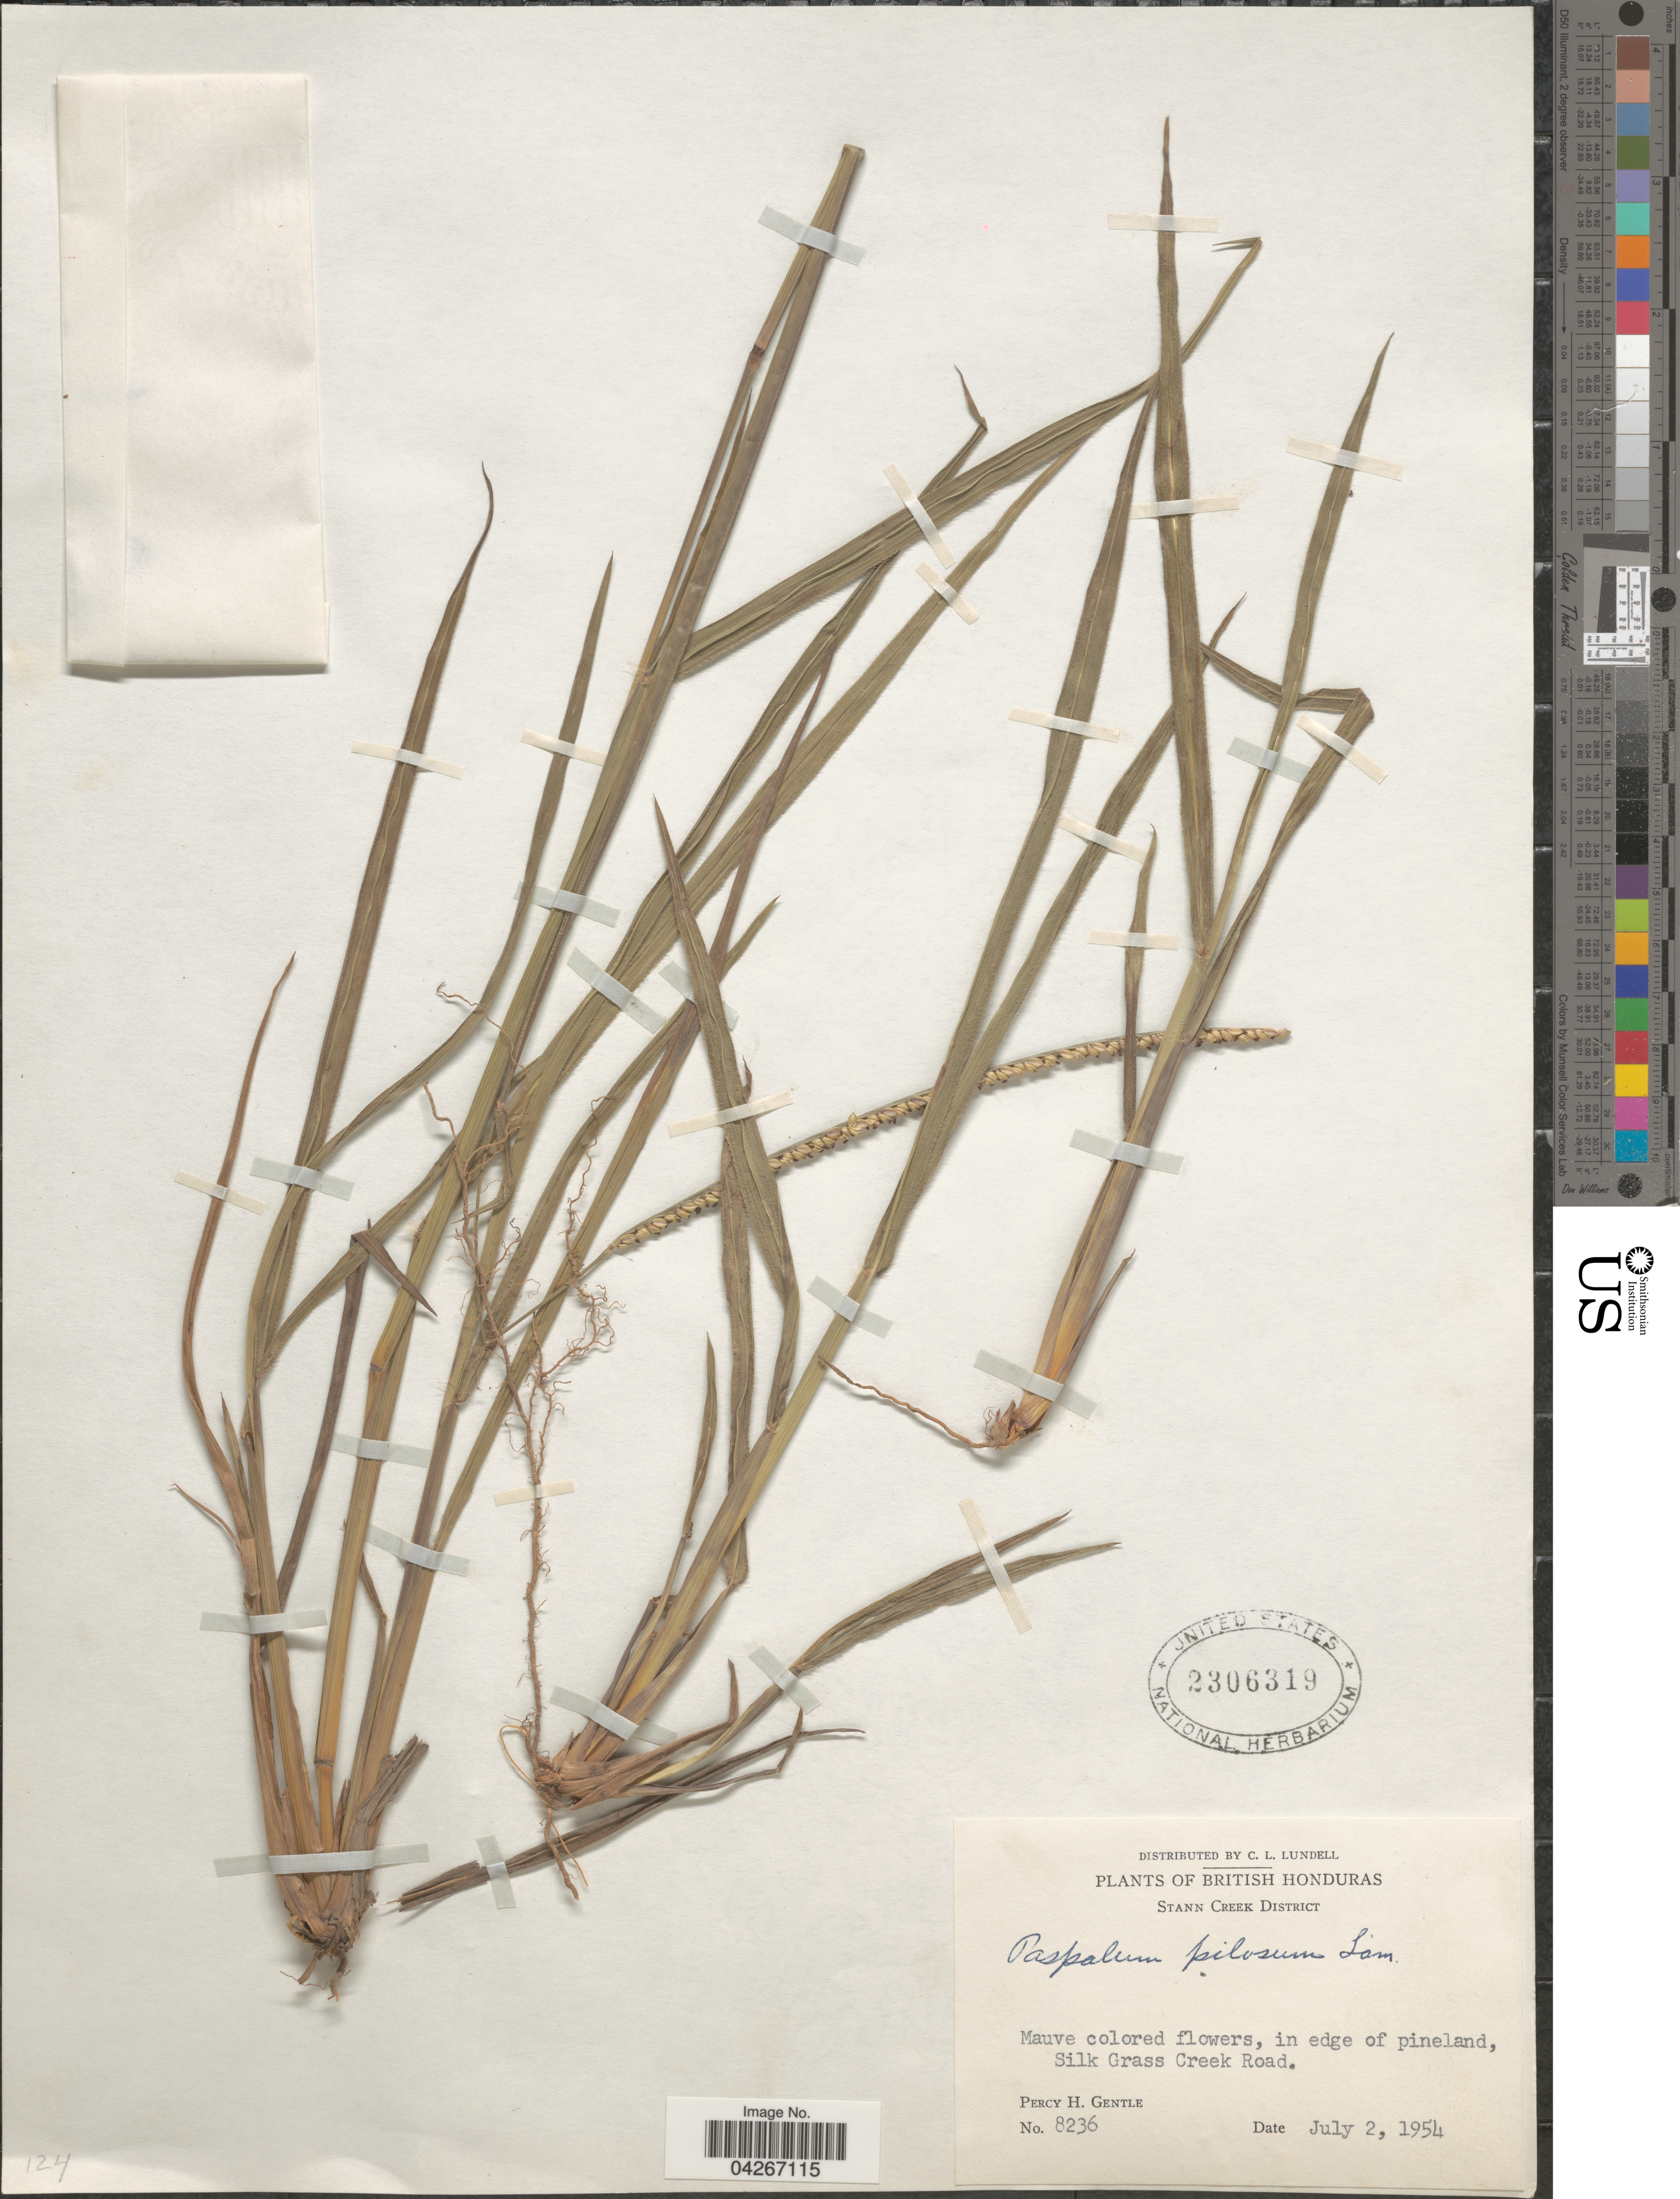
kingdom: Plantae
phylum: Tracheophyta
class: Liliopsida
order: Poales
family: Poaceae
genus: Paspalum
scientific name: Paspalum pilosum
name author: Lam.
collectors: P. H. Gentle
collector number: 8236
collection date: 1954-07-02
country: Belize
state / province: Stann Creek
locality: British Honduras. Stann Creek District. Mauve colored flowers, in edge of pineland, Silk Grass Creek Road.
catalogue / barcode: US 2306319